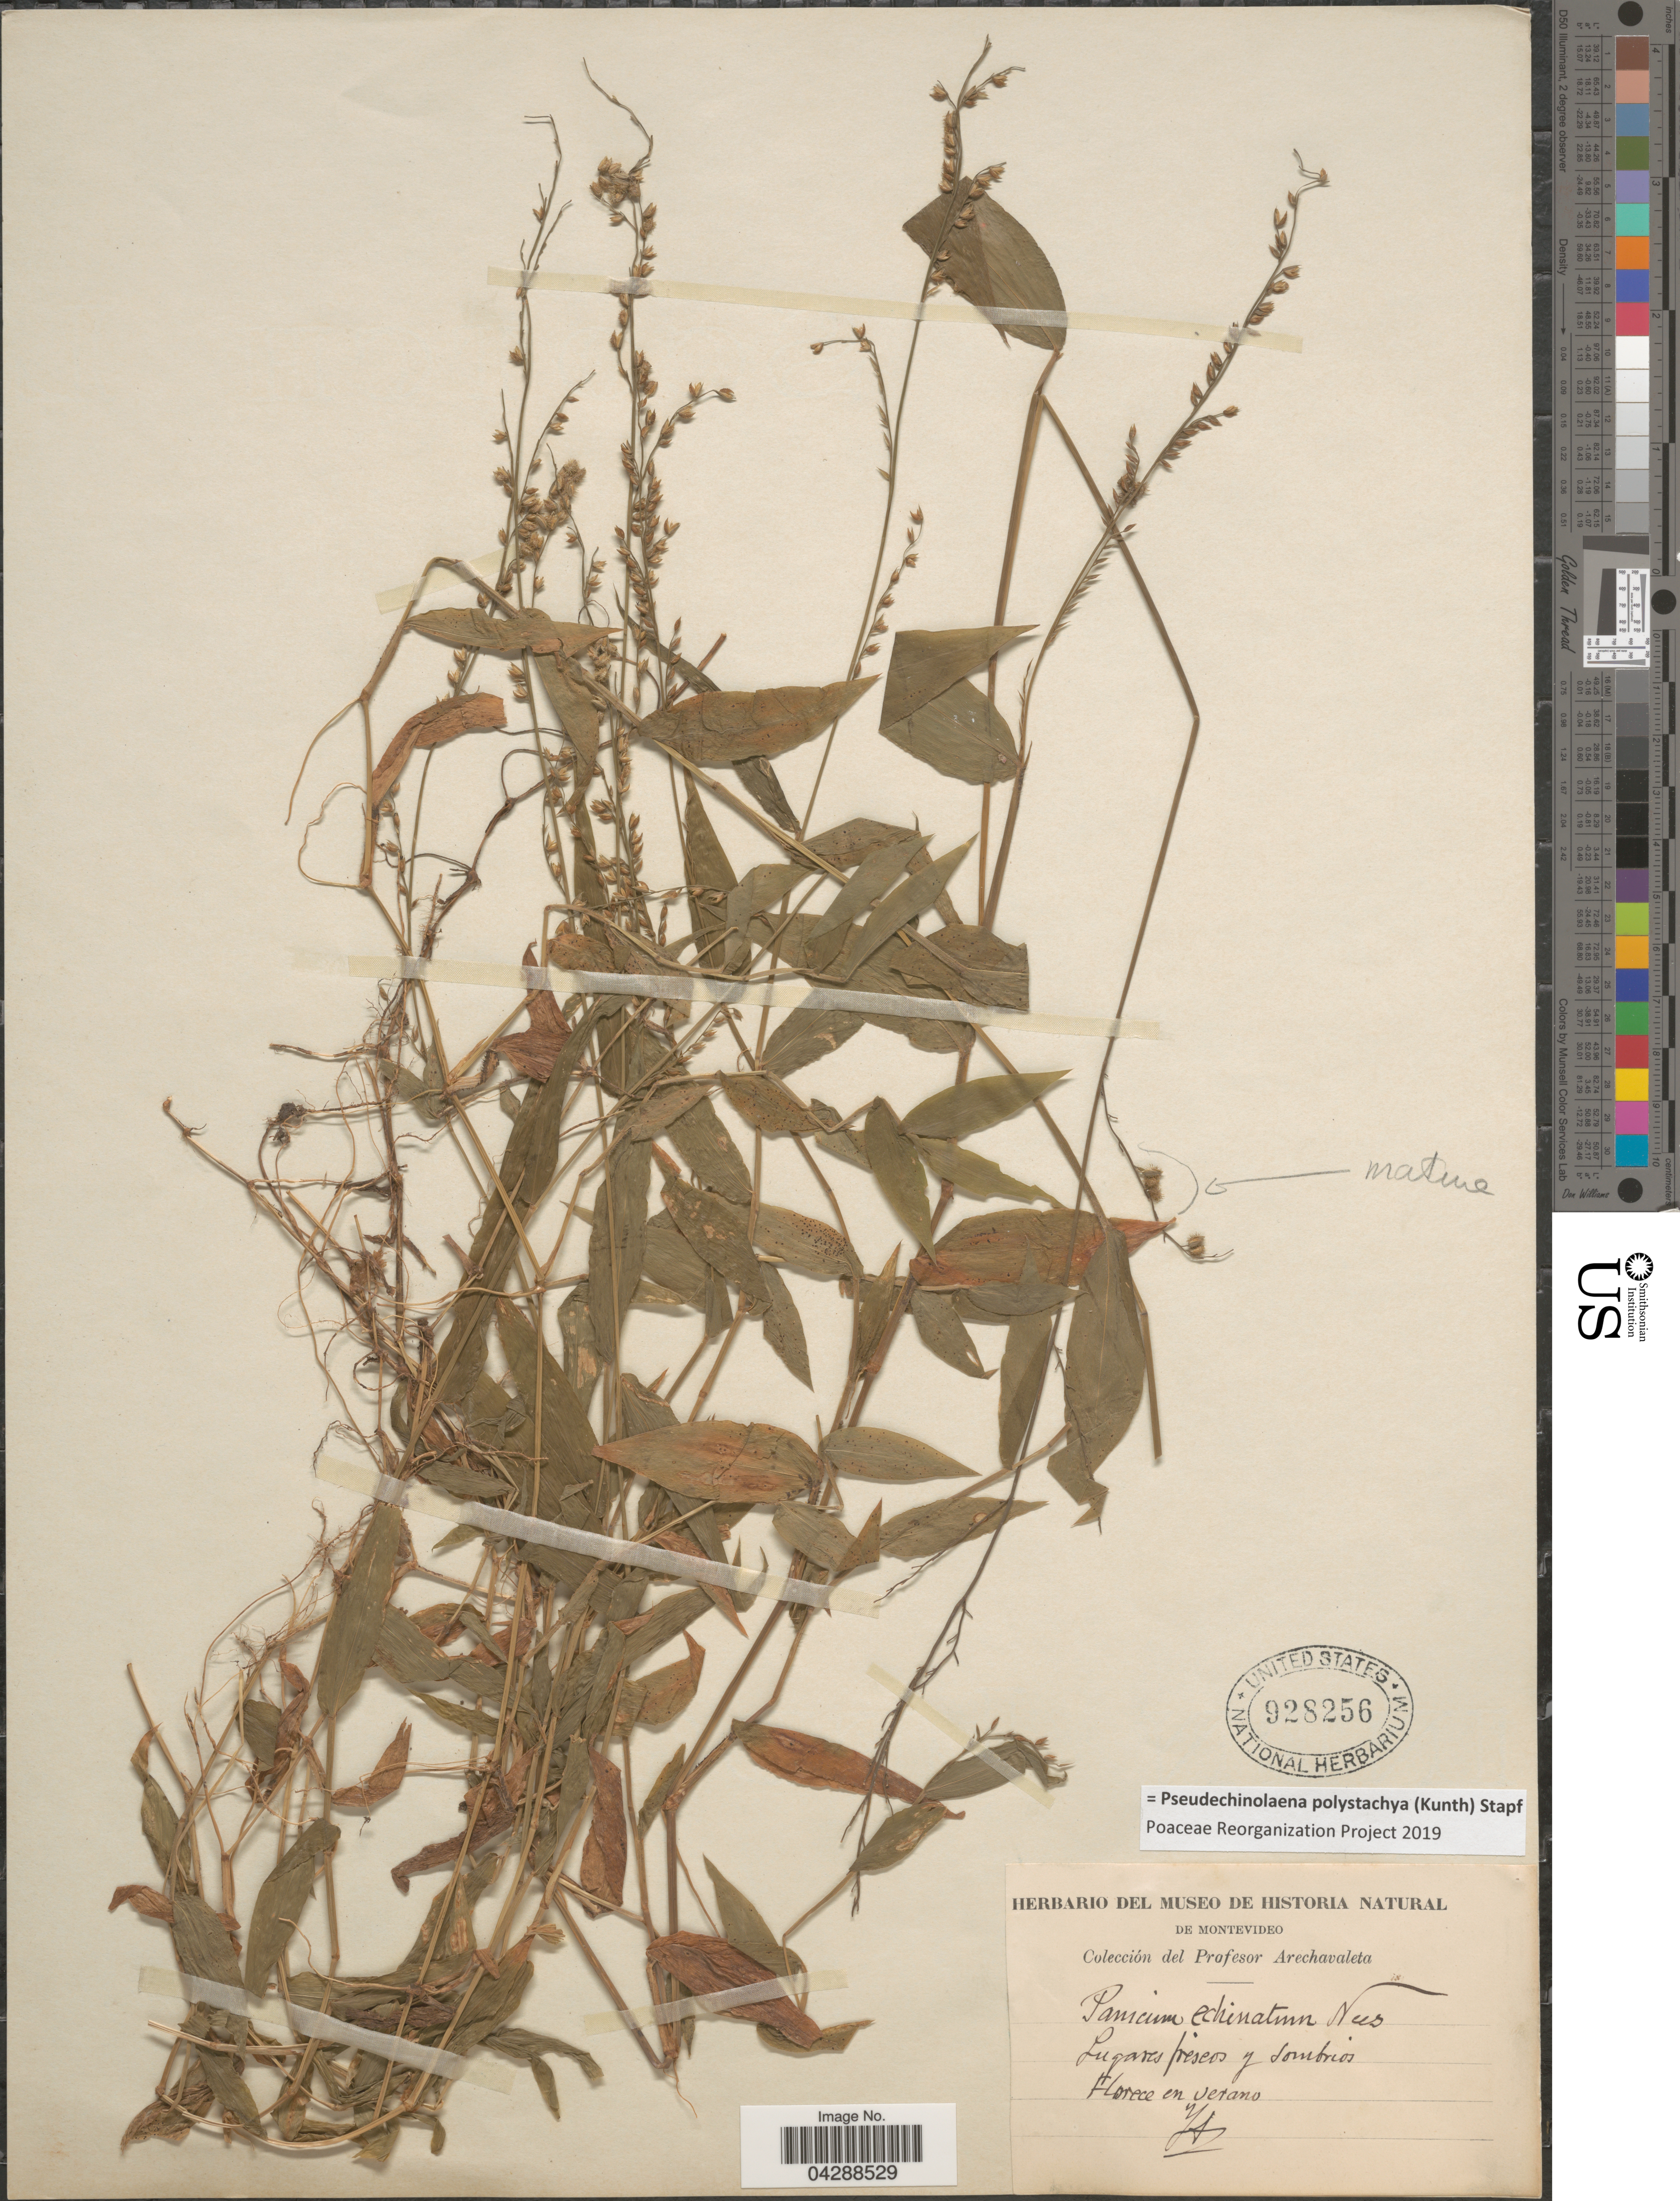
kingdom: Plantae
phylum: Tracheophyta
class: Liliopsida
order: Poales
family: Poaceae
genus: Pseudechinolaena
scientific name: Pseudechinolaena polystachya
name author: (Kunth) Stapf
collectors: J. Arechavaleta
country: Uruguay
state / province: Montevideo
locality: Lugares frescos y Sombrios.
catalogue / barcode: US 928256